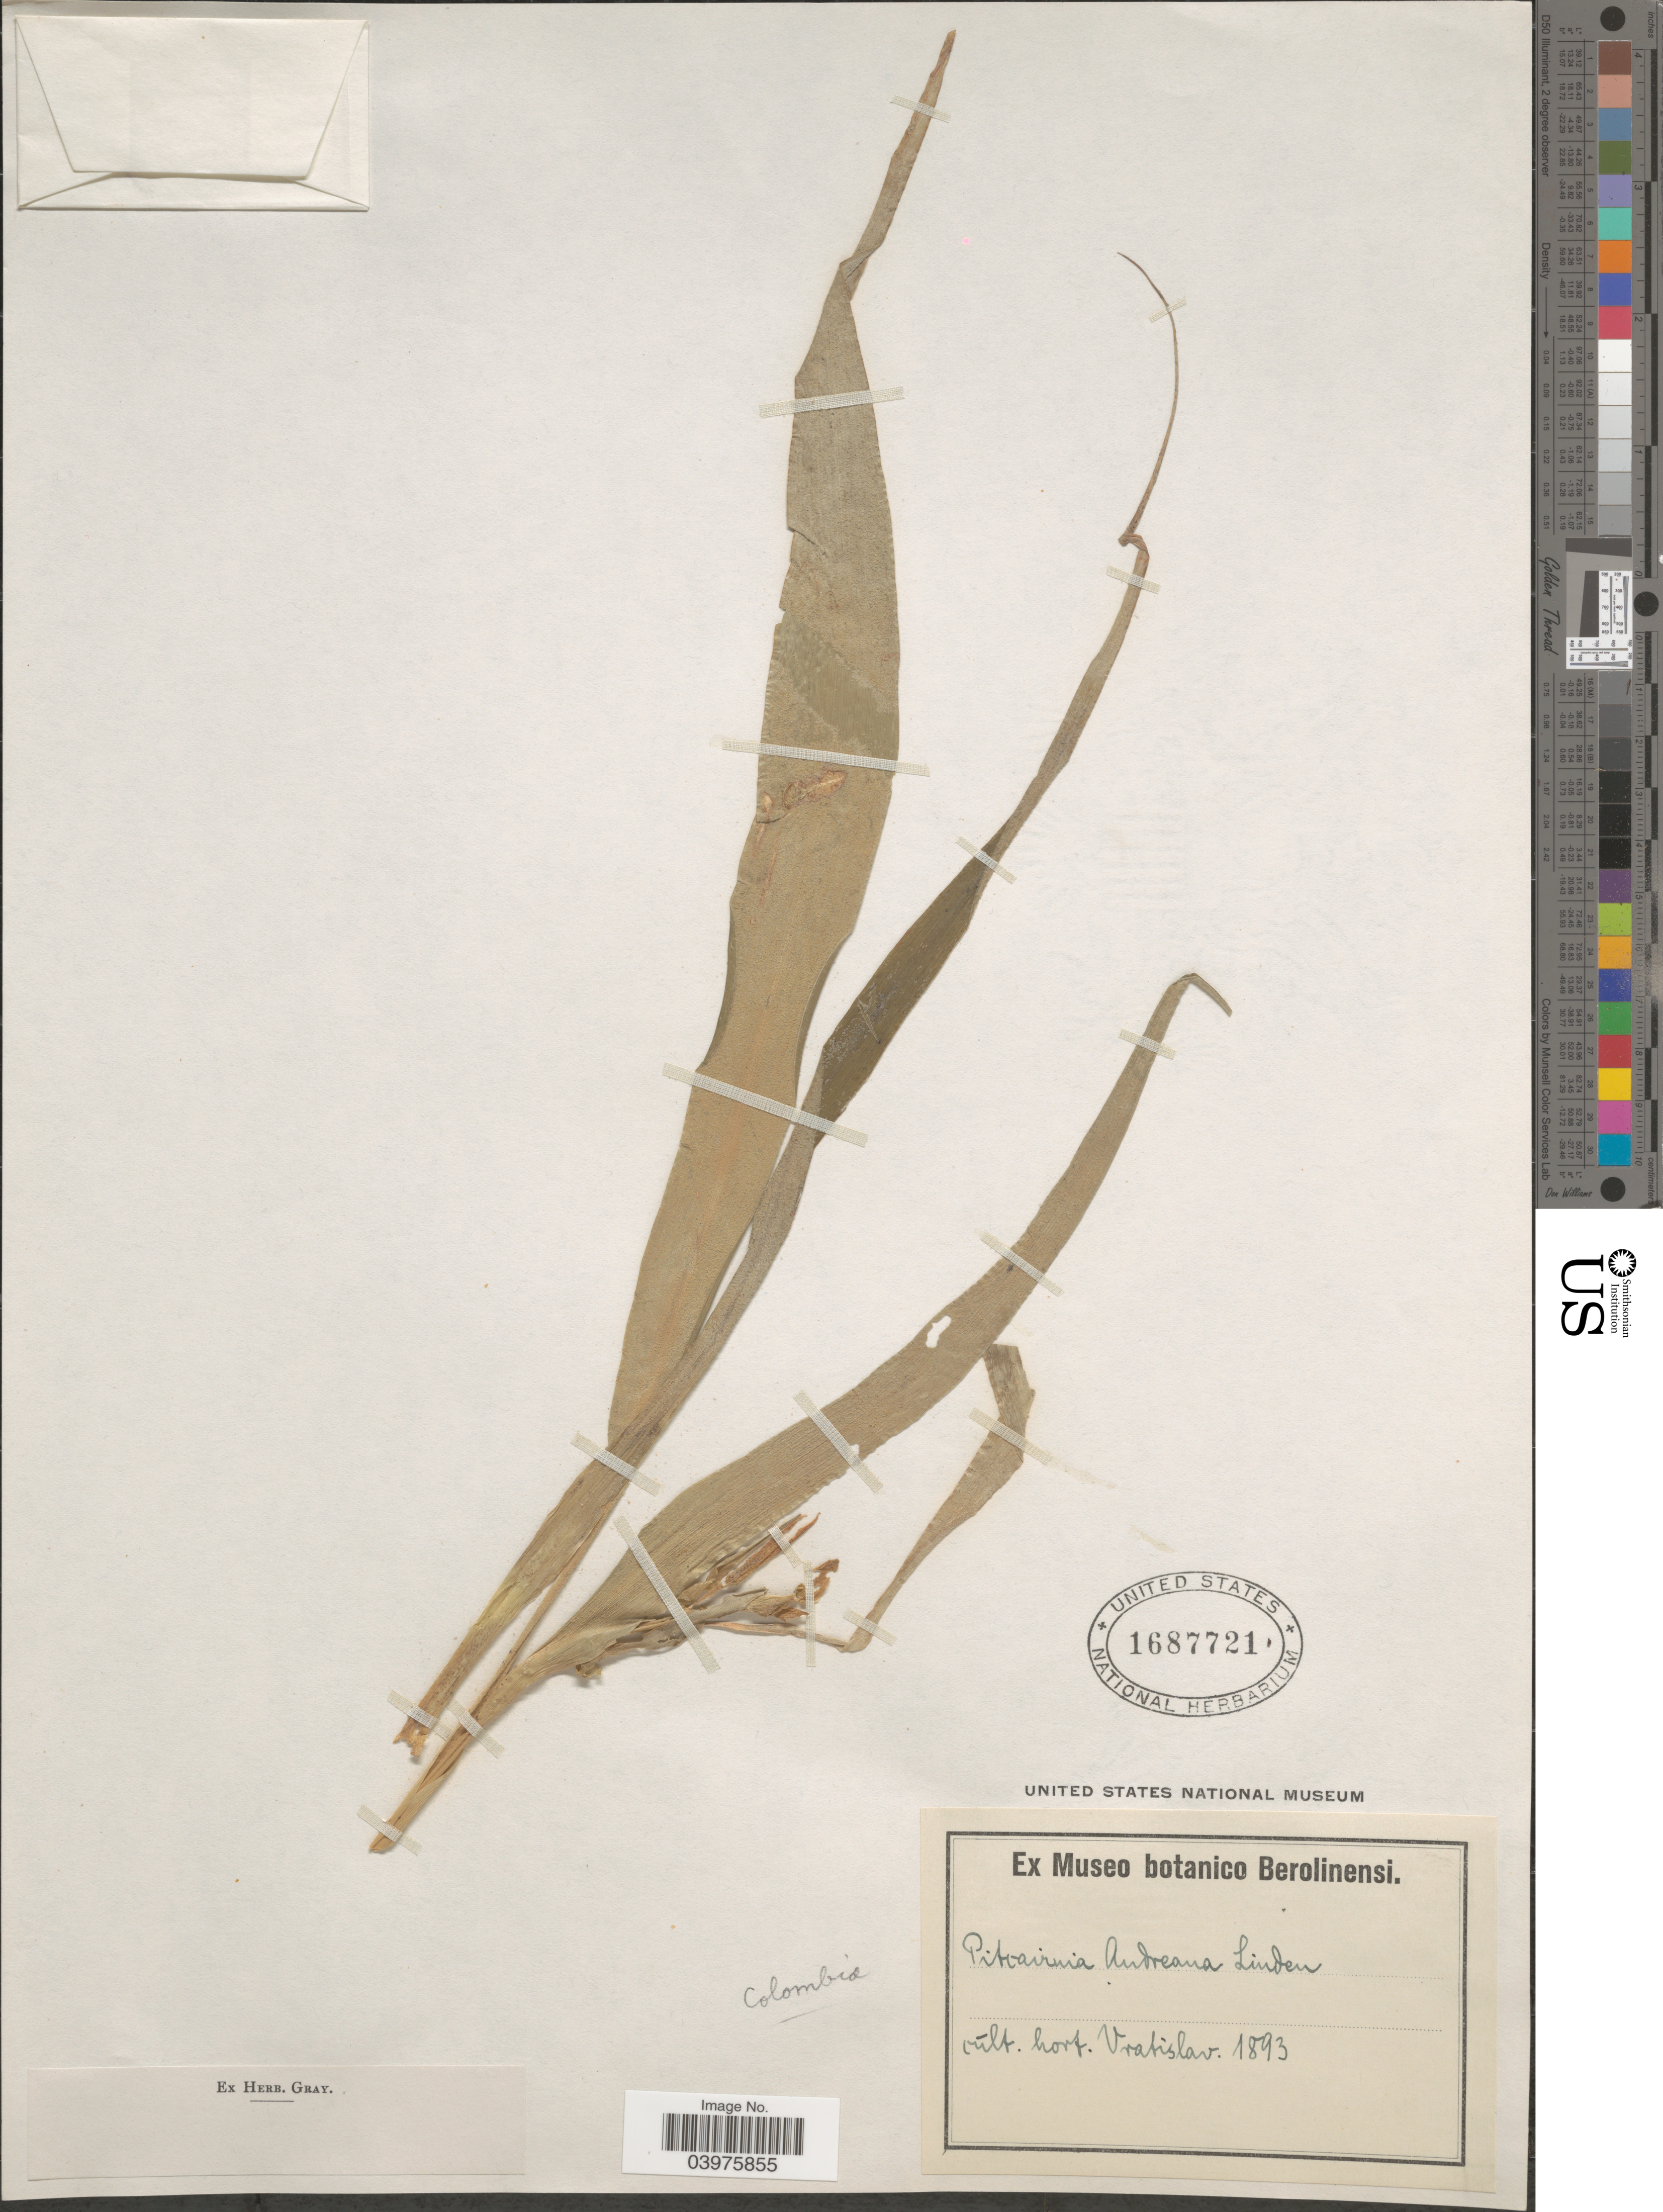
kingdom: Plantae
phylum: Tracheophyta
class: Liliopsida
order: Poales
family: Bromeliaceae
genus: Pitcairnia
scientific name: Pitcairnia andreana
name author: Linden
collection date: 1893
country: Colombia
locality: Cult. hort. Vratislav.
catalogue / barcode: US 1687721